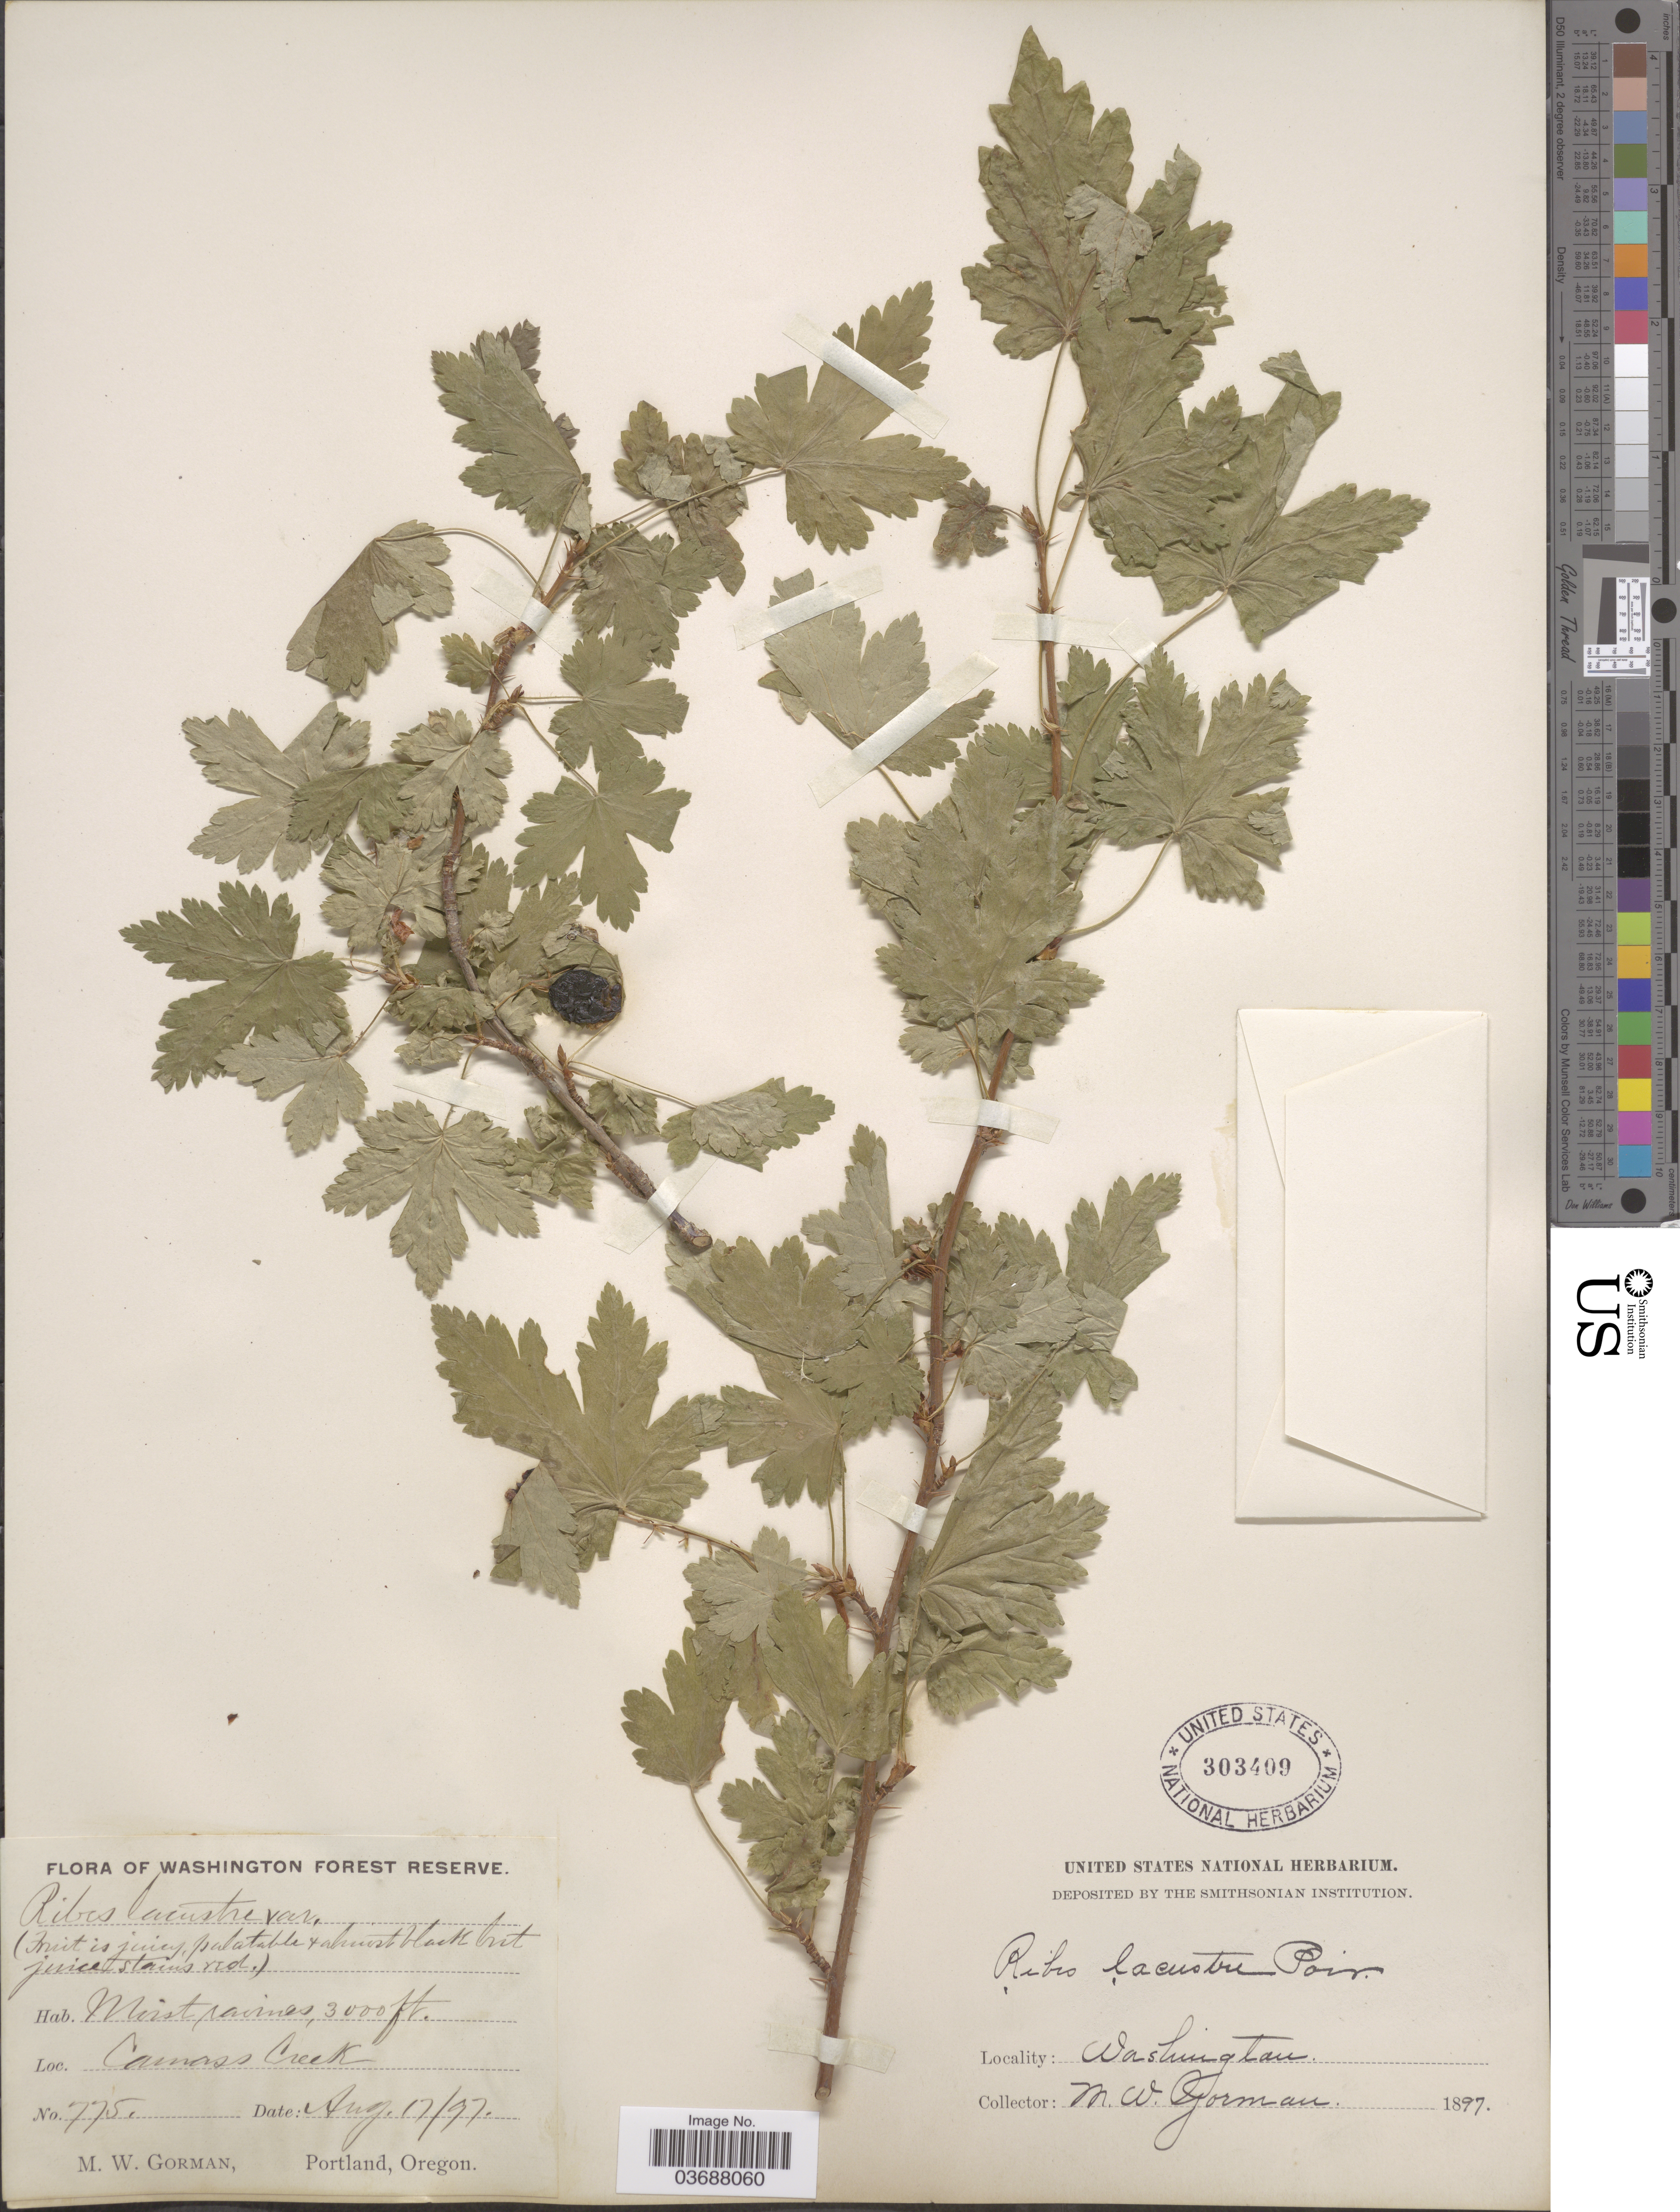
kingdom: Plantae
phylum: Tracheophyta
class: Magnoliopsida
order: Saxifragales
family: Grossulariaceae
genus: Ribes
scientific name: Ribes lacustre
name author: (Pers.) Poir.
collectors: M. W. Gorman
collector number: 775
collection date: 1897-08-17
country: United States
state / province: Washington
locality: Washington Forest Reserve. Camass Creek.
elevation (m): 914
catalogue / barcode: US 303409